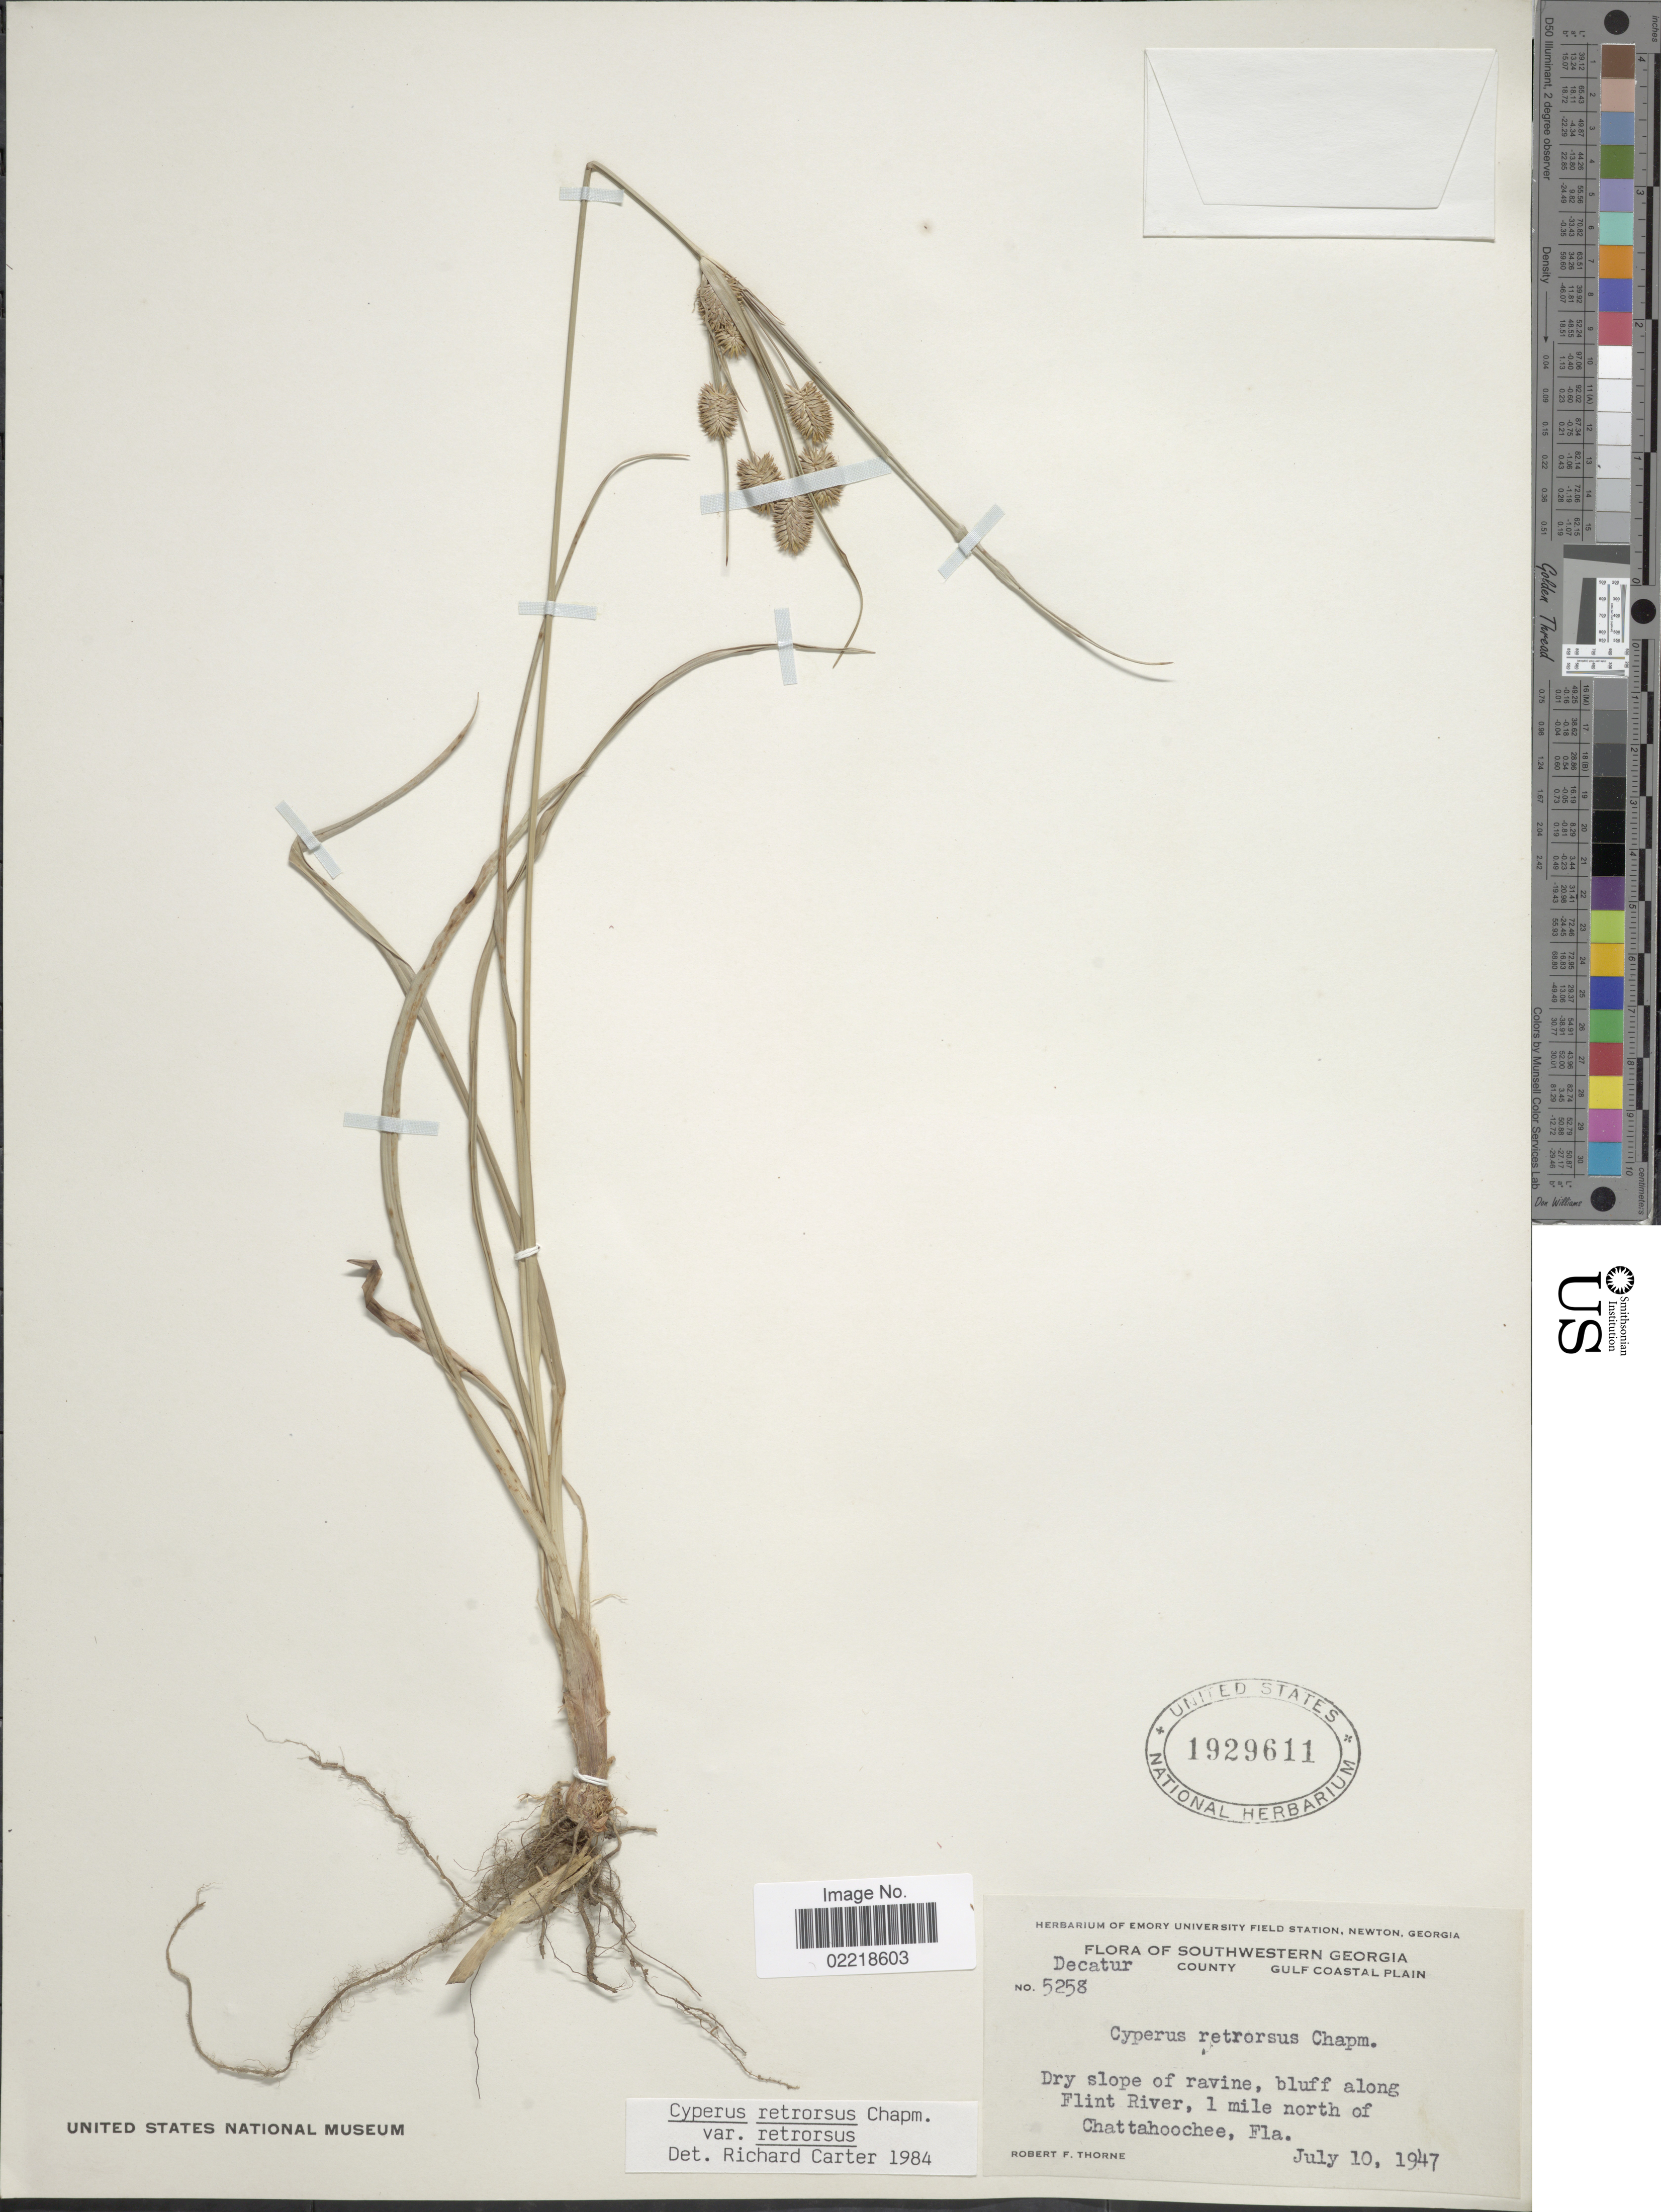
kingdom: Plantae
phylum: Tracheophyta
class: Liliopsida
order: Poales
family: Cyperaceae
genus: Cyperus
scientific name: Cyperus retrorsus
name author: Chapm.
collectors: R. F. Thorne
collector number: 5258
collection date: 1947-07-10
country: United States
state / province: Georgia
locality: Southwestern Georgia, Decatur County, Golf Costal Plain, dry slope of ravine, bluff along Flint River, 1 mile north of Chattaoochee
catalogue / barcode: US 1929611